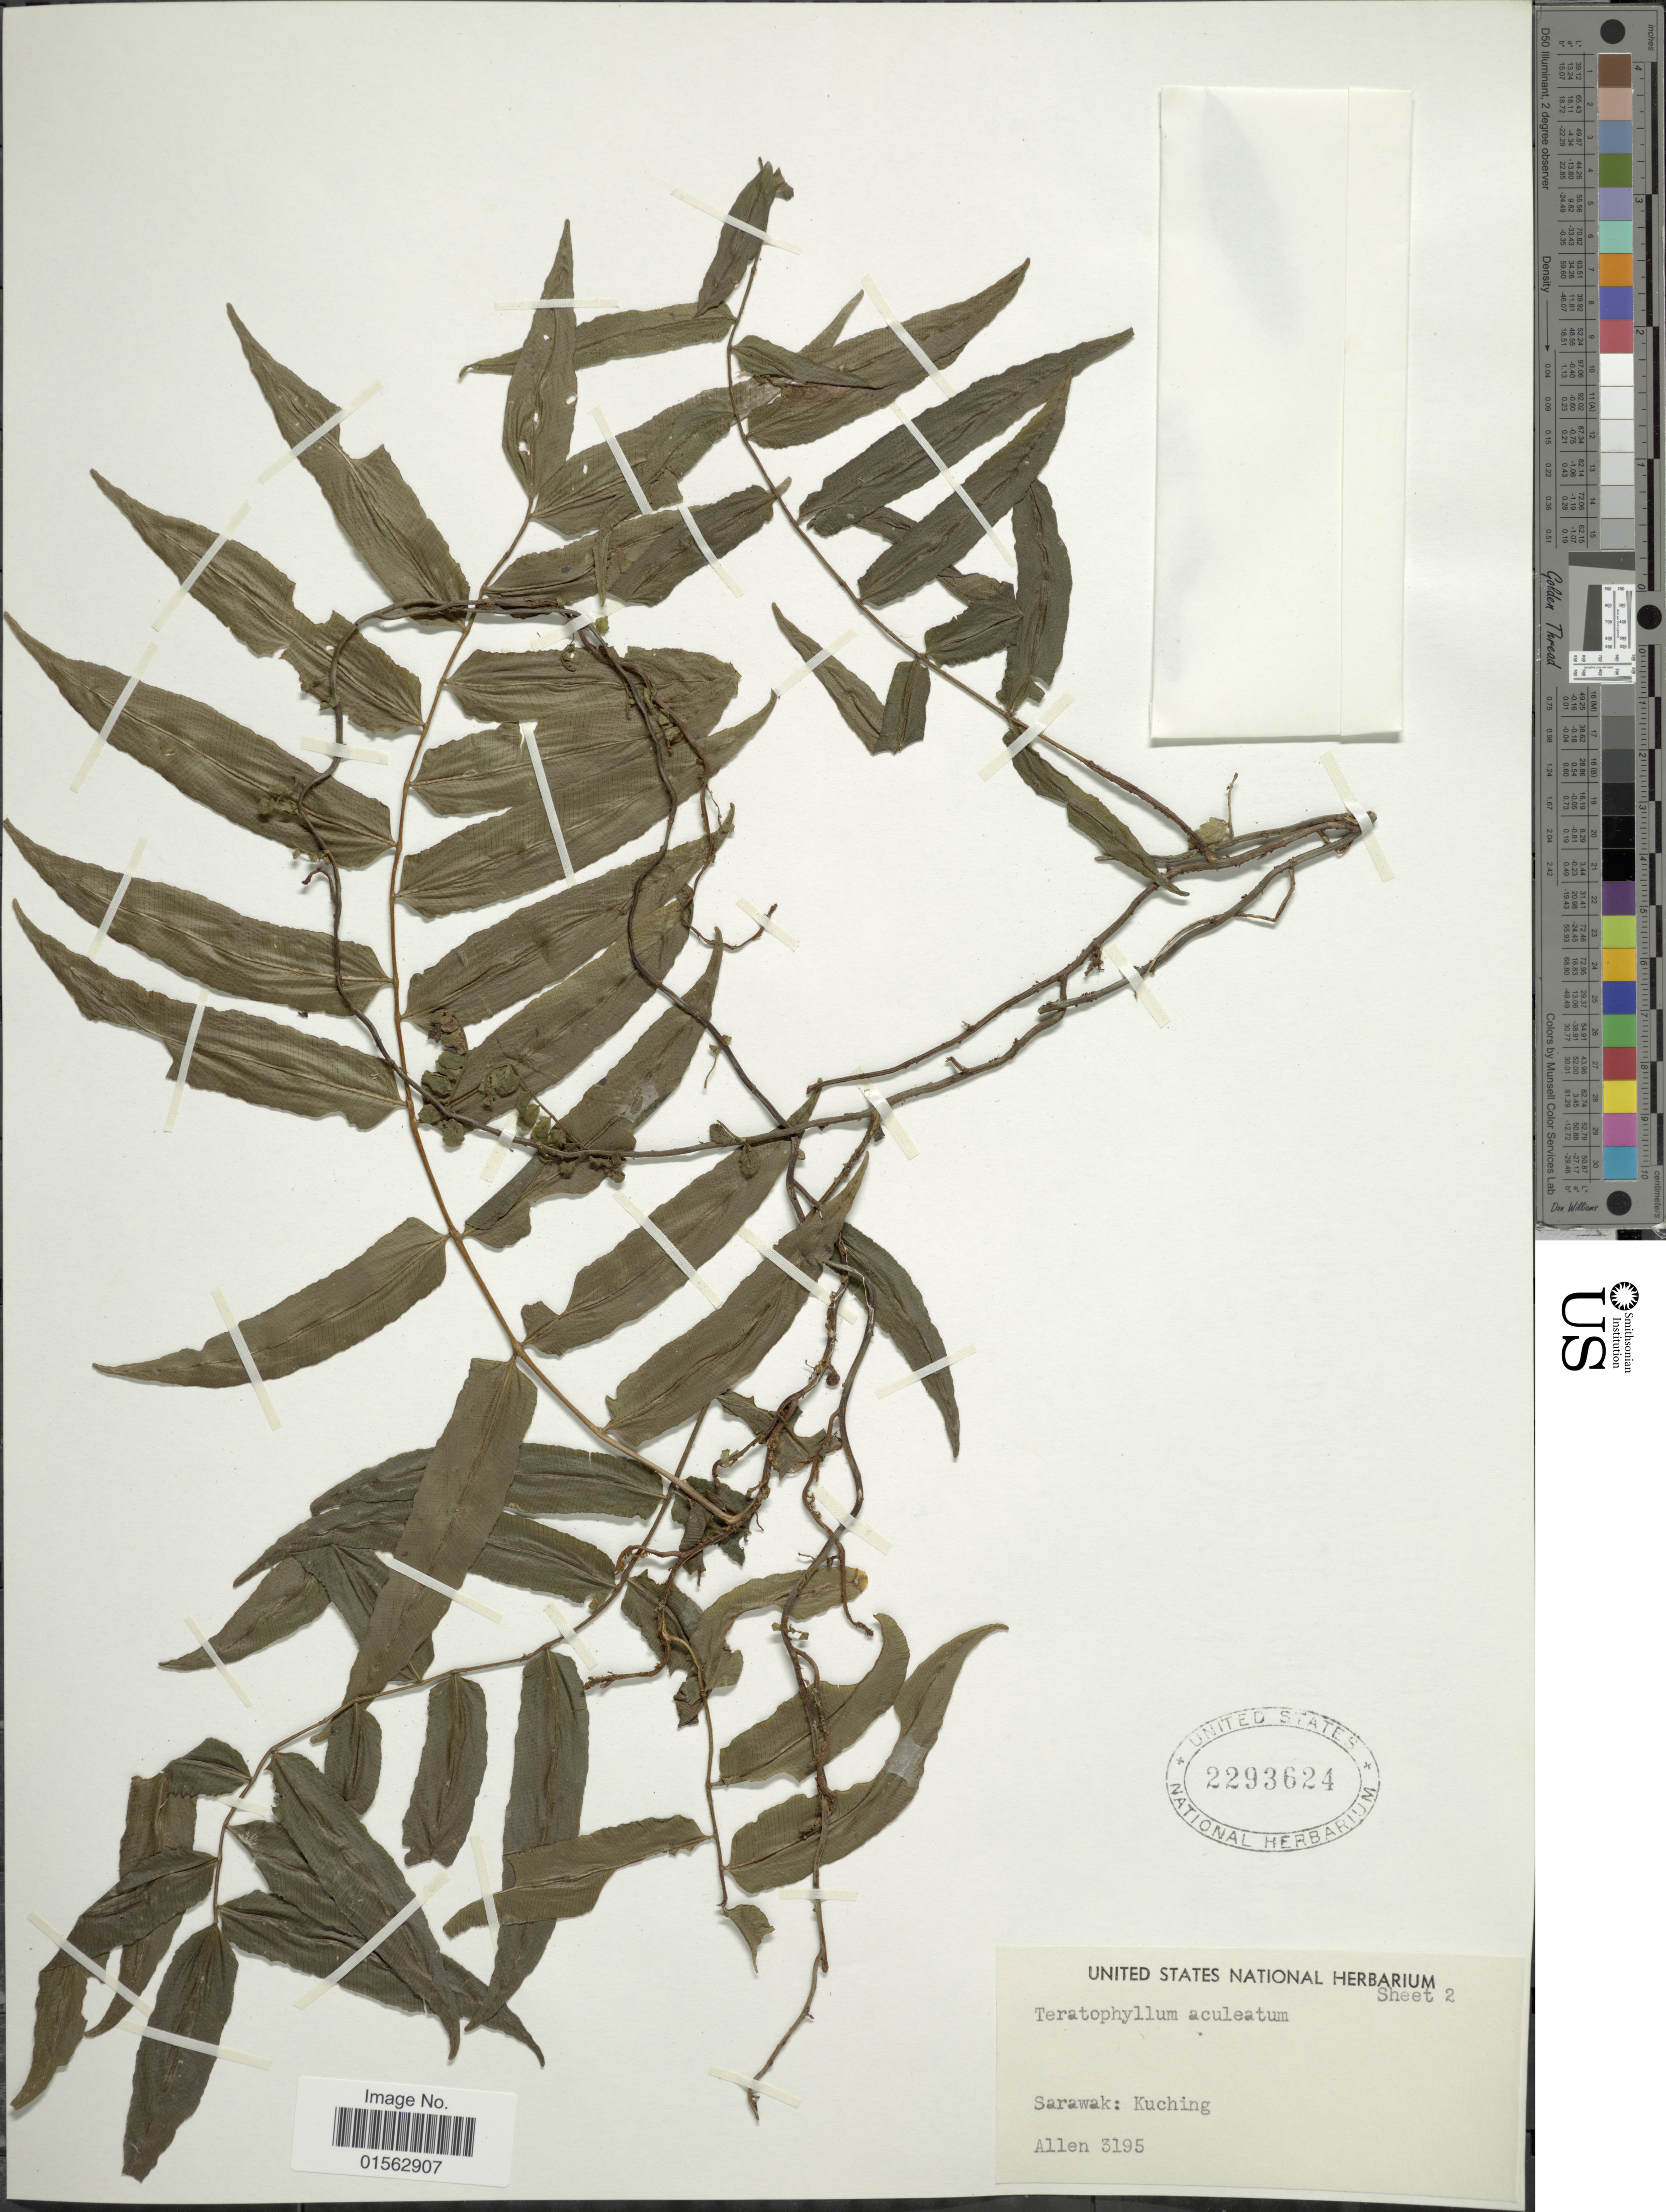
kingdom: Plantae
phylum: Tracheophyta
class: Polypodiopsida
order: Polypodiales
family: Dryopteridaceae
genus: Teratophyllum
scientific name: Teratophyllum aculeatum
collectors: -- Allen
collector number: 3195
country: Malaysia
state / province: Sarawak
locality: Kuching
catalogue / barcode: US 2293624